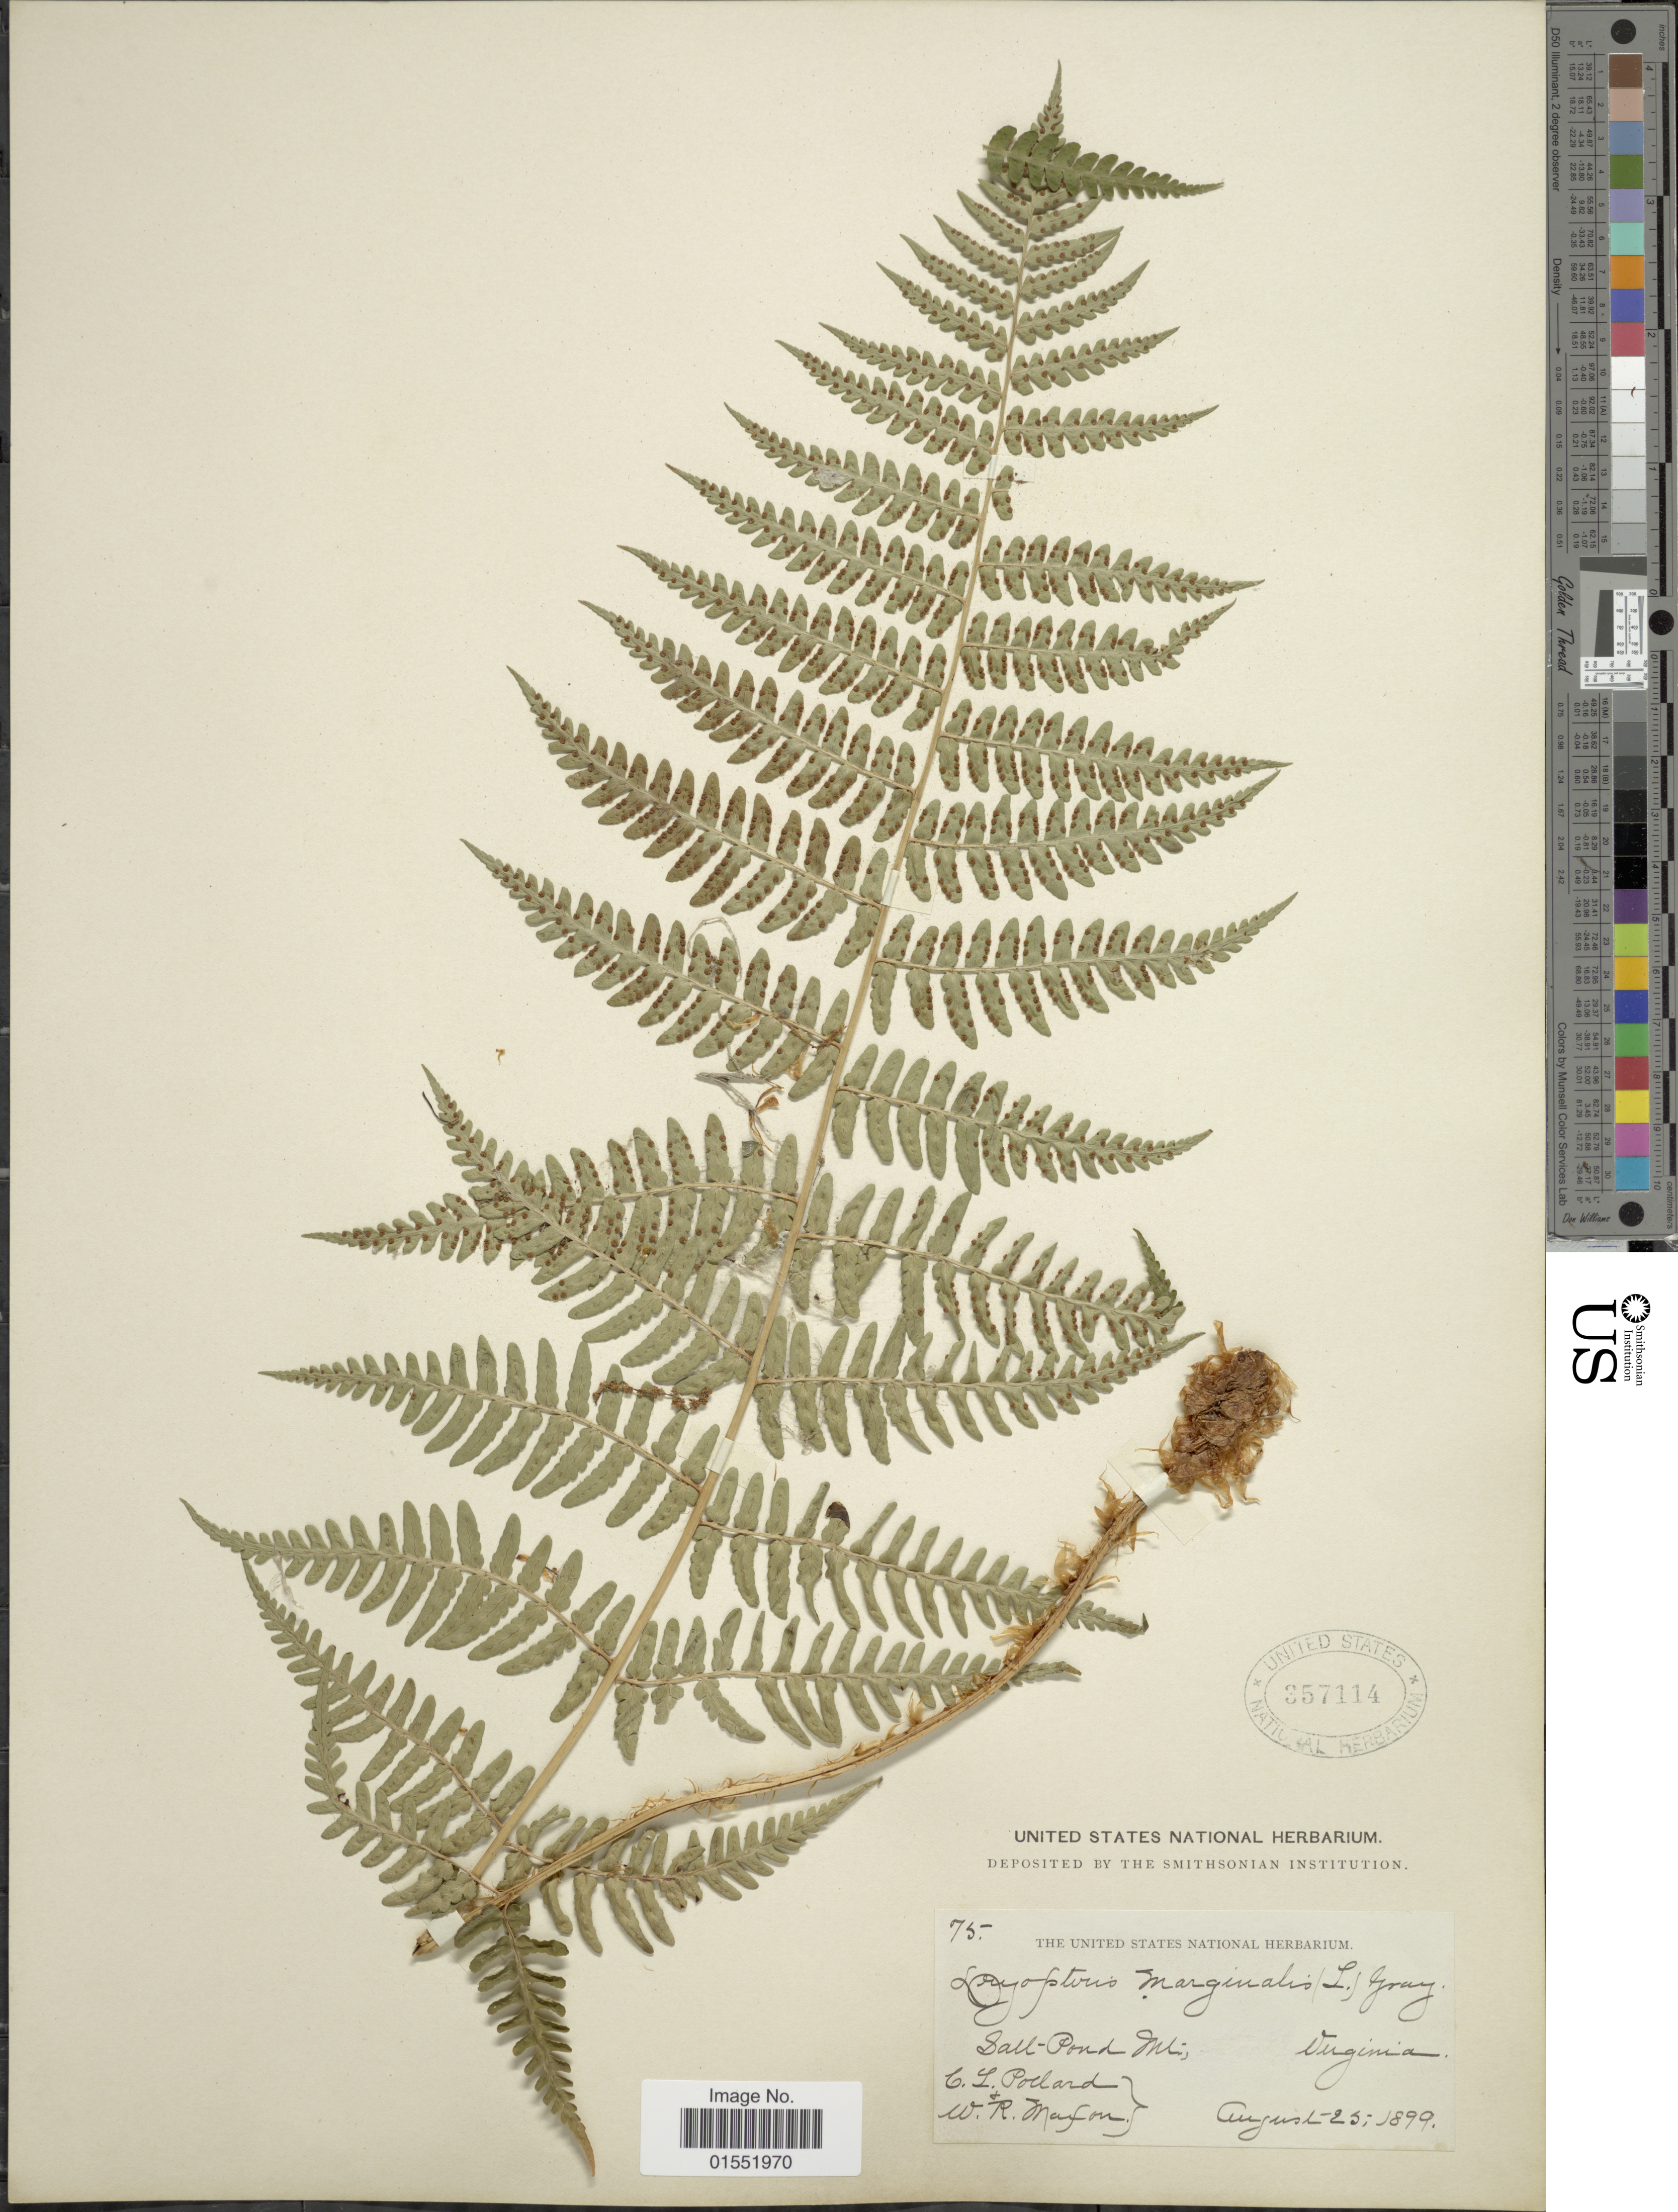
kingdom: Plantae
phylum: Tracheophyta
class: Polypodiopsida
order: Polypodiales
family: Dryopteridaceae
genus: Dryopteris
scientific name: Dryopteris marginalis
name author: (L.) A. Gray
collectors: C. L. Pollard & W. R. Maxon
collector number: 75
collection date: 1899-08-25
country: United States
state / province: Virginia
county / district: Giles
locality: Salt Pond Mts.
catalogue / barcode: US 357114